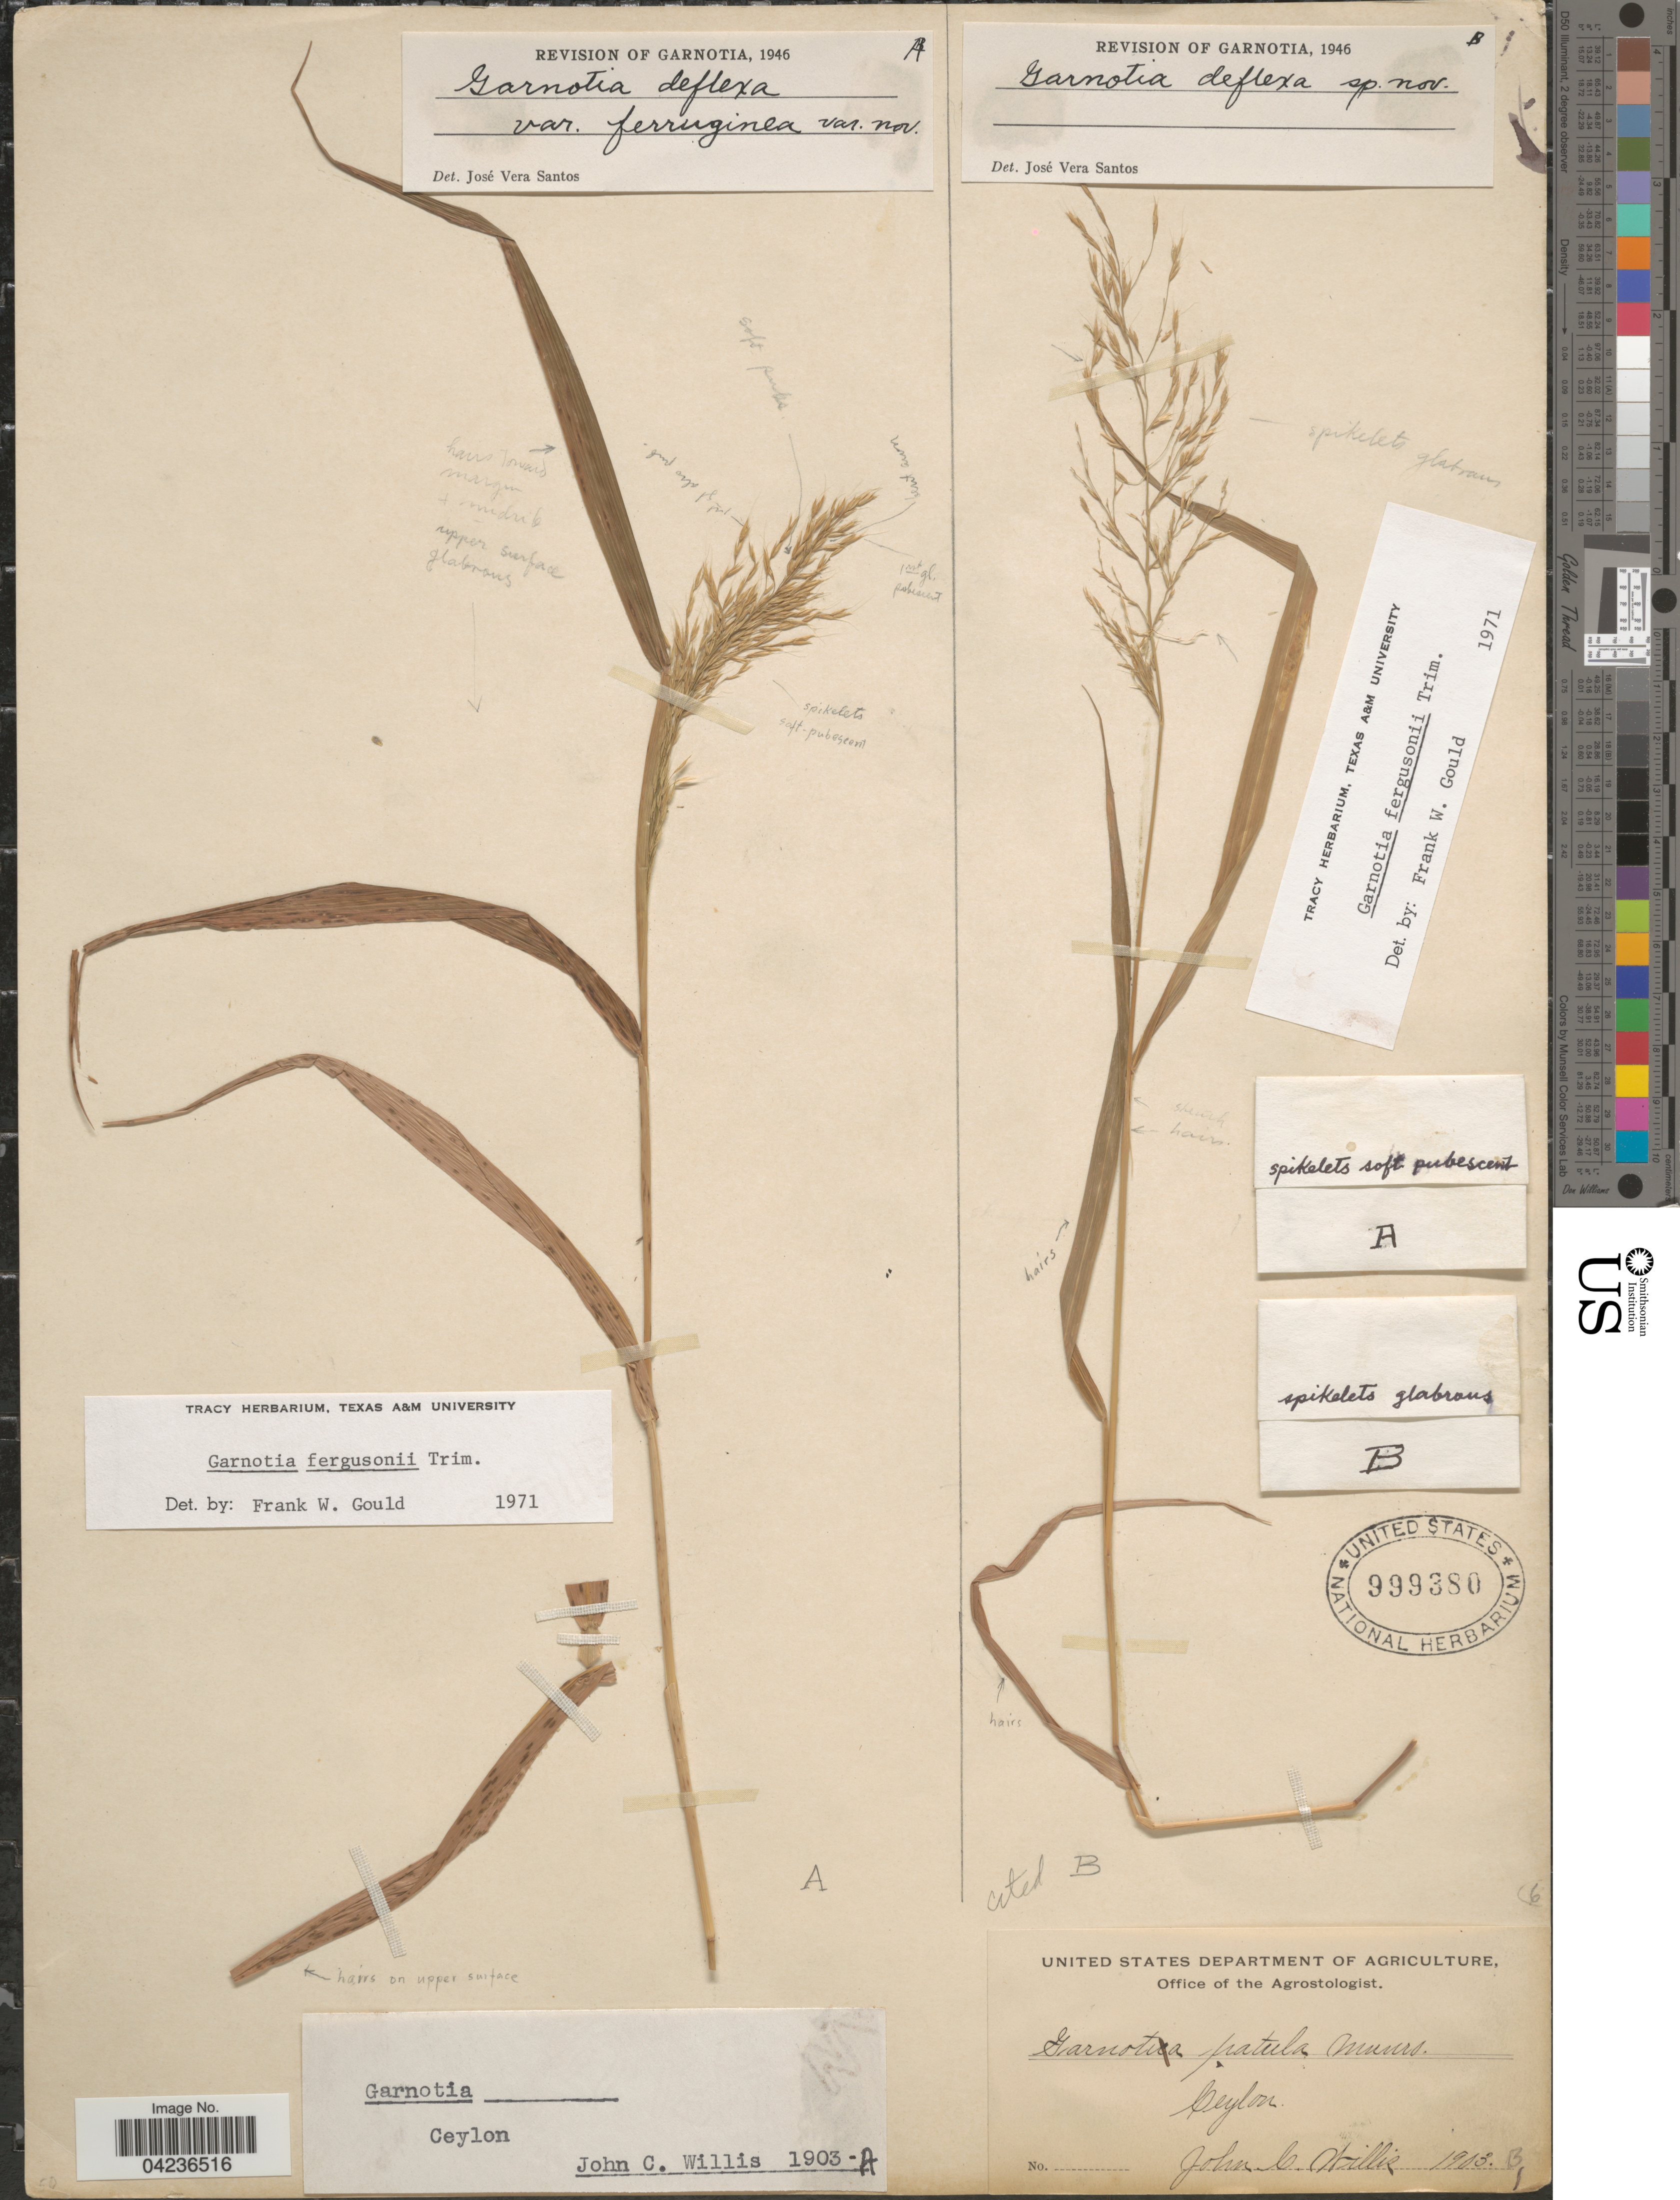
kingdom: Plantae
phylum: Tracheophyta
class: Liliopsida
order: Poales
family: Poaceae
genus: Garnotia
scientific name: Garnotia fergusonii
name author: Trimen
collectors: J. Willis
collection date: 1903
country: Sri Lanka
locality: Ceylon.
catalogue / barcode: US 999380-2